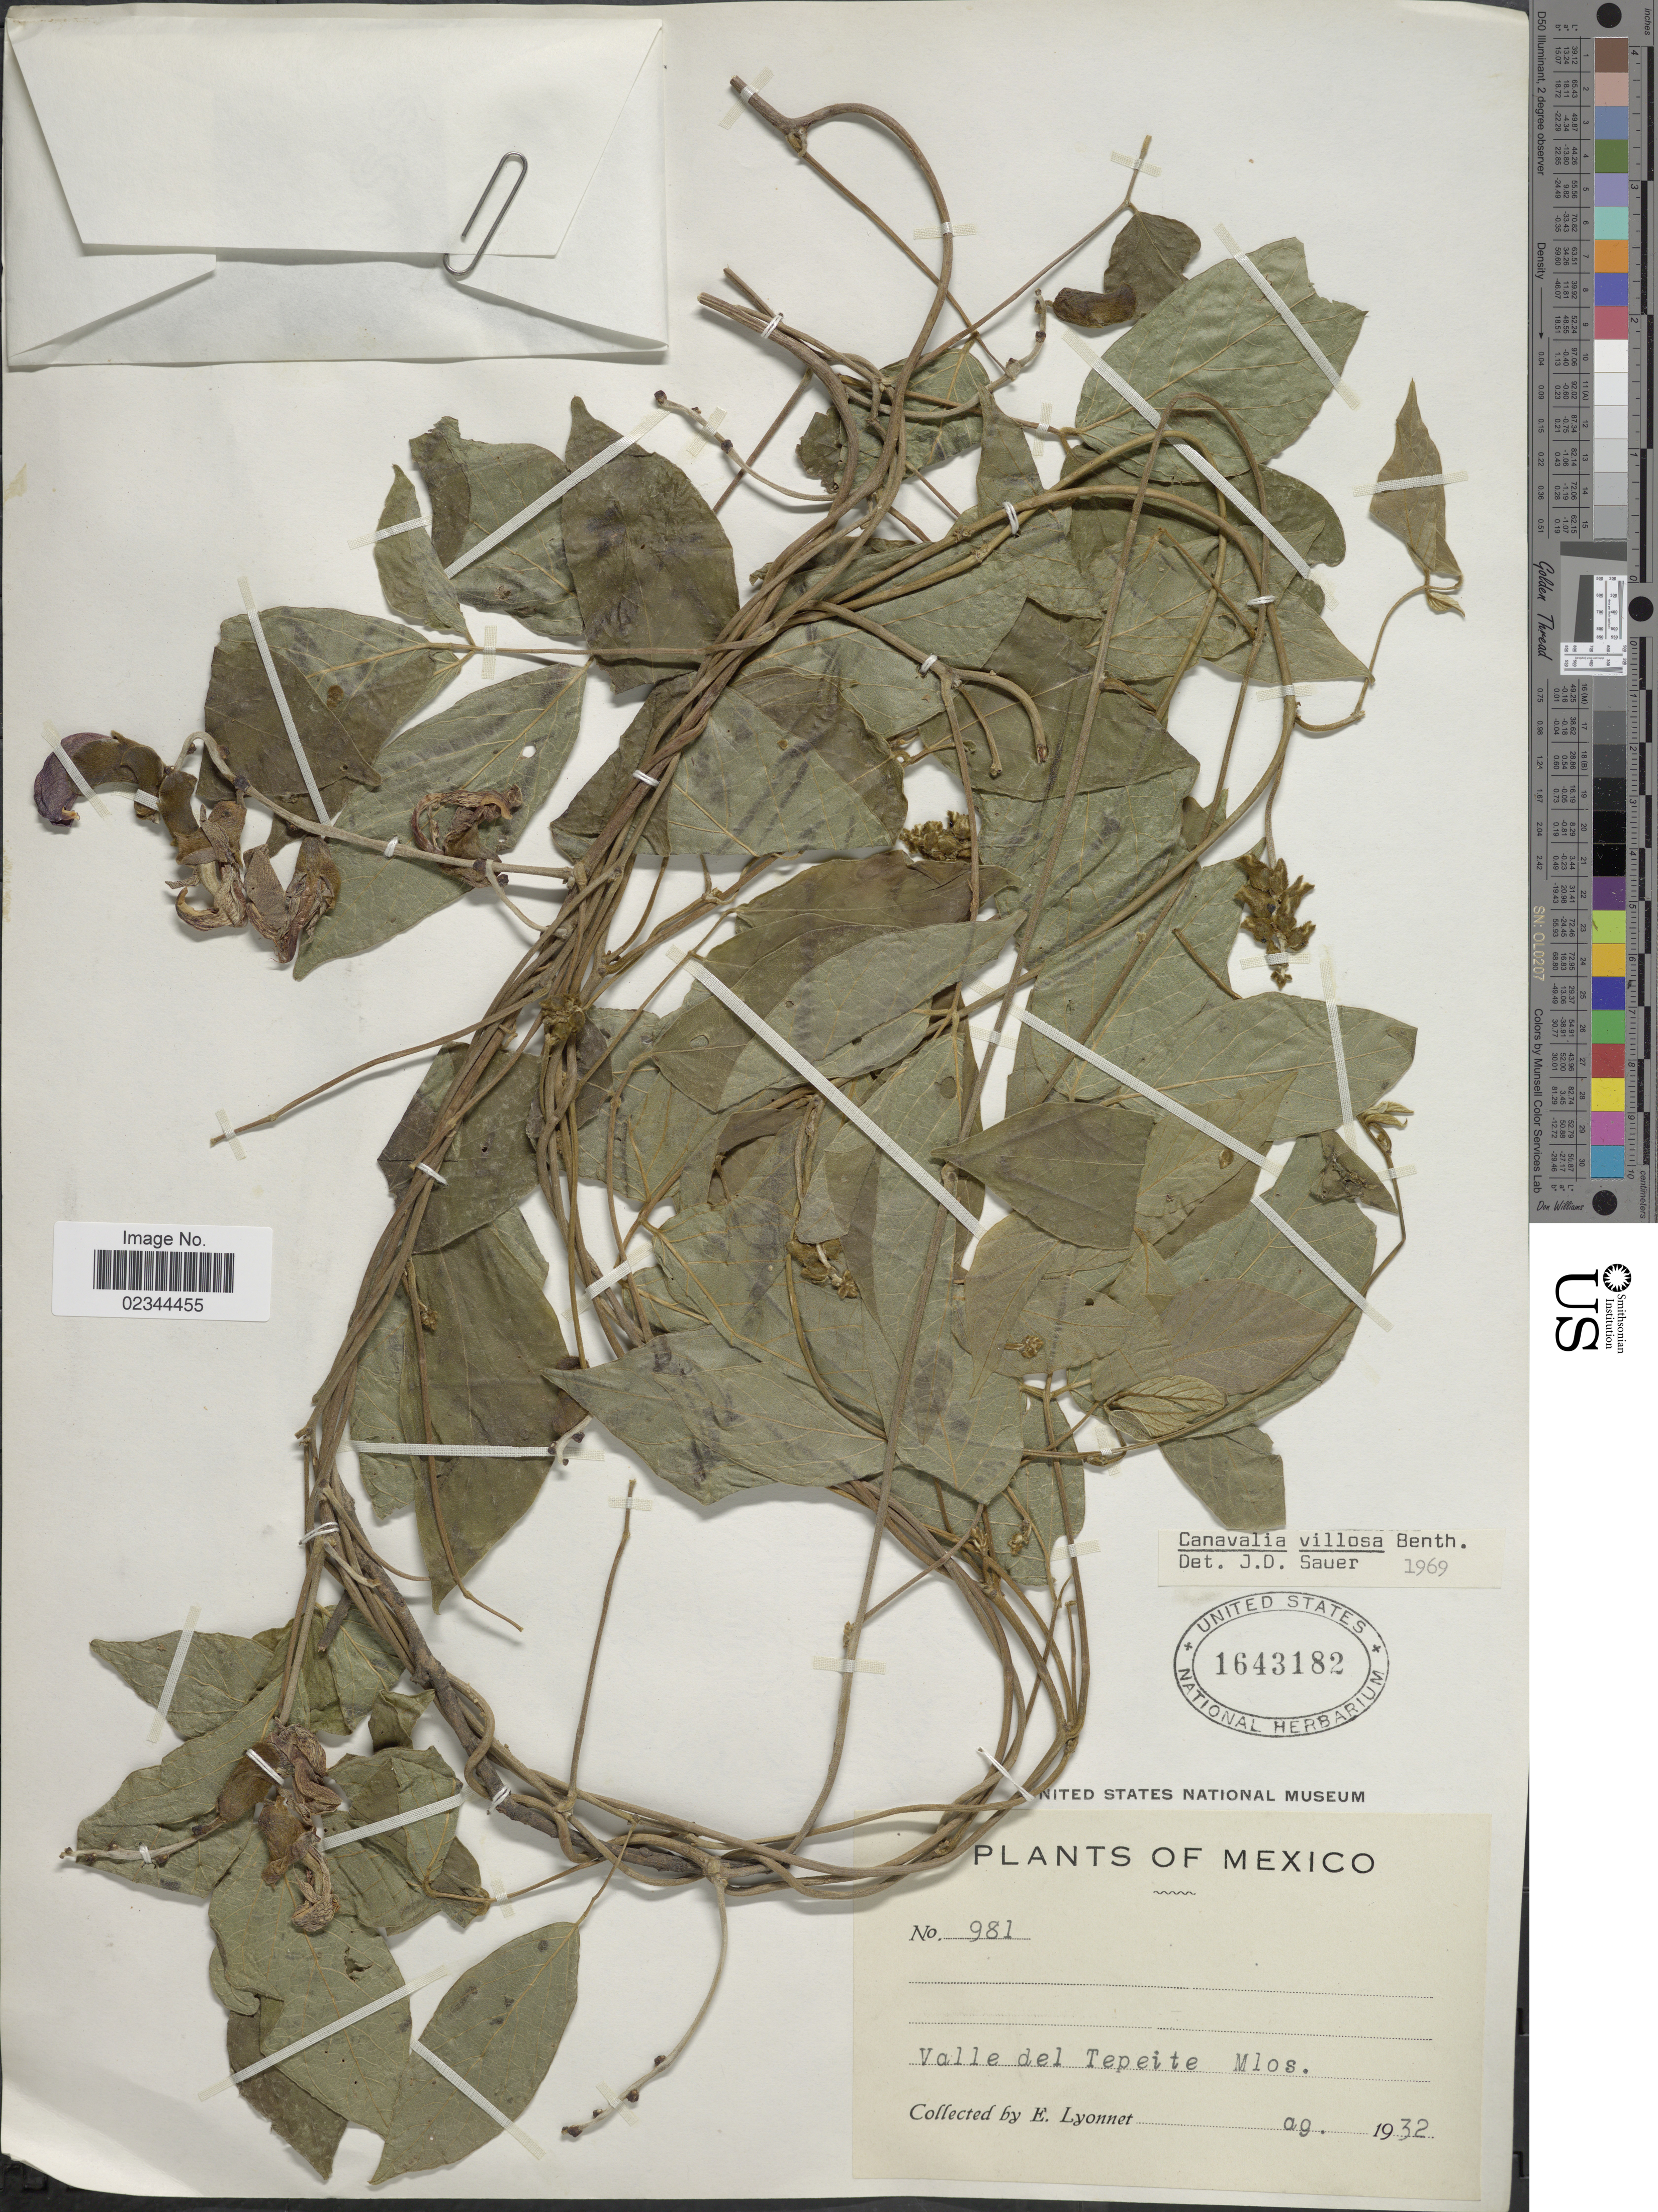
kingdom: Plantae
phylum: Tracheophyta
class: Magnoliopsida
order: Fabales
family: Fabaceae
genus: Canavalia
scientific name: Canavalia villosa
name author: Benth.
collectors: E. Lyonnet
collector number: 981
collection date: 1932-08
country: Mexico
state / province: Morelos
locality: Valle del Tepeite, Mlos.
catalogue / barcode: US 1643182